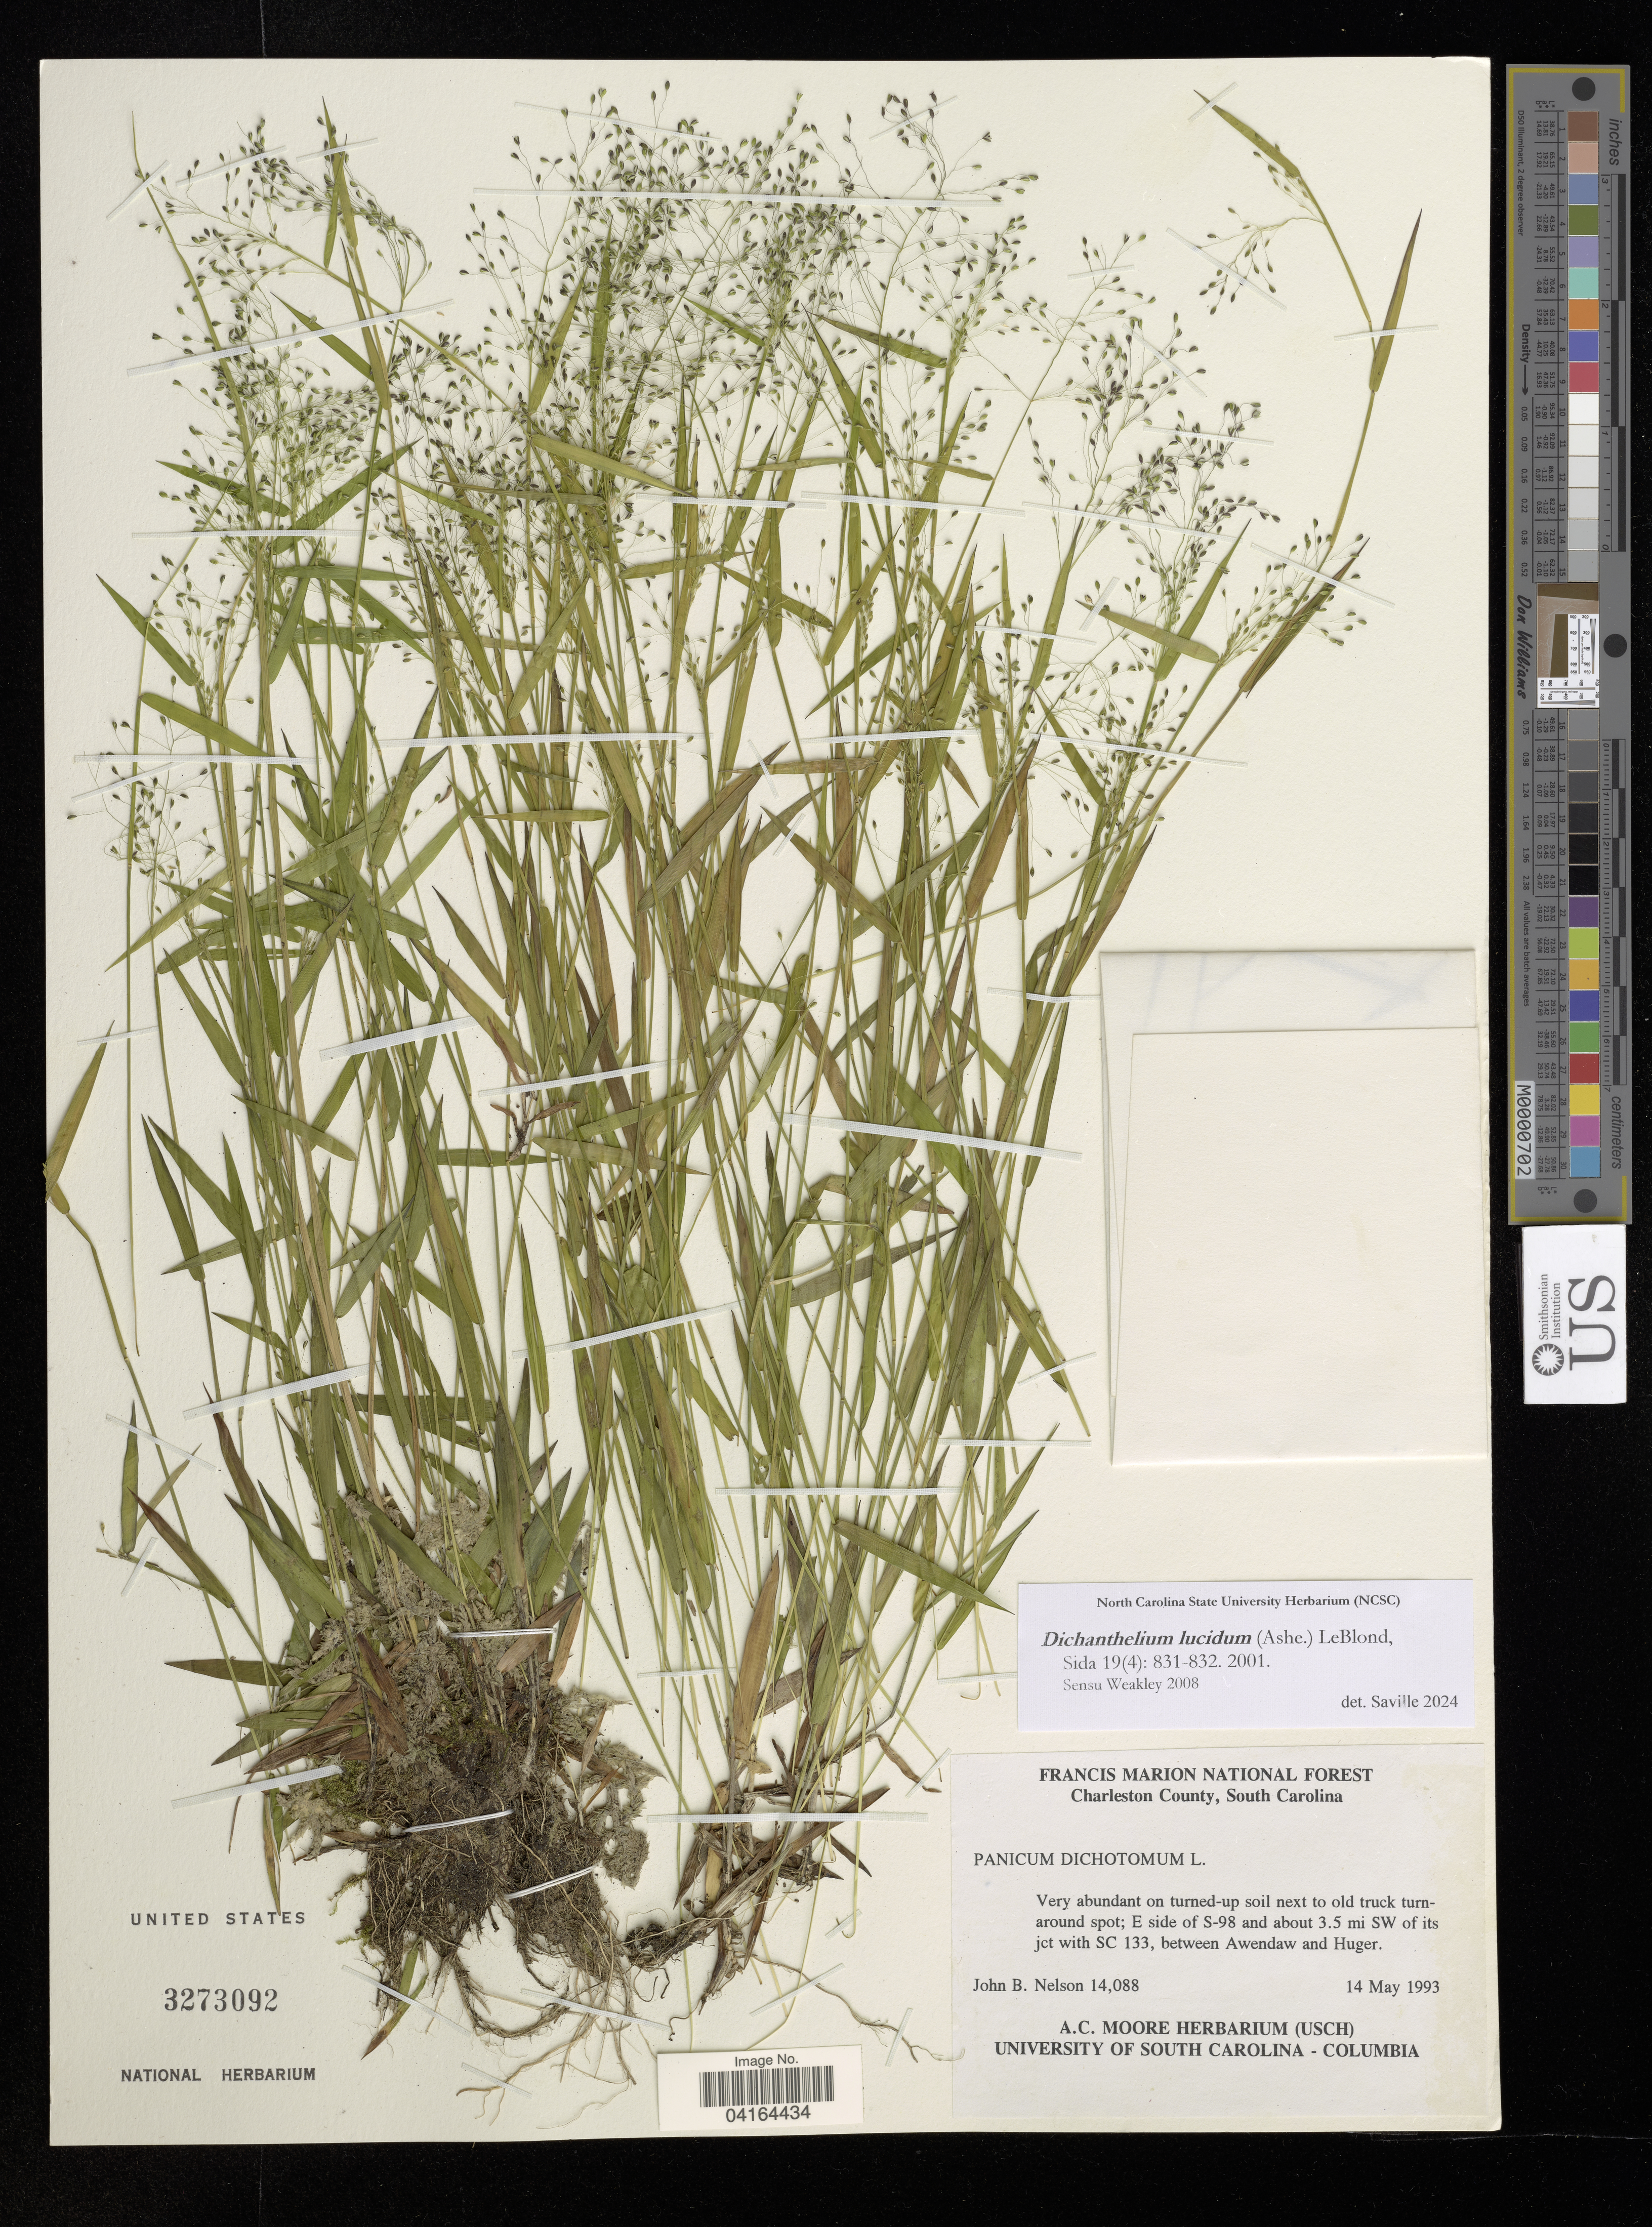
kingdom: Plantae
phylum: Tracheophyta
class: Liliopsida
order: Poales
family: Poaceae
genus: Dichanthelium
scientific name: Dichanthelium lucidum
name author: (Ashe) LeBlond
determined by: Saville, A. C., (NCSC), North Carolina State University (UNITED STATES)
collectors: J. Nelson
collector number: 14,088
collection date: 1993-05-14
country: United States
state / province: South Carolina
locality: Charleston County. E side of S-98 and about 3.5 mi SW of its jct with SC 133, between Awendaw and Huger.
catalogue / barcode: US 3273092